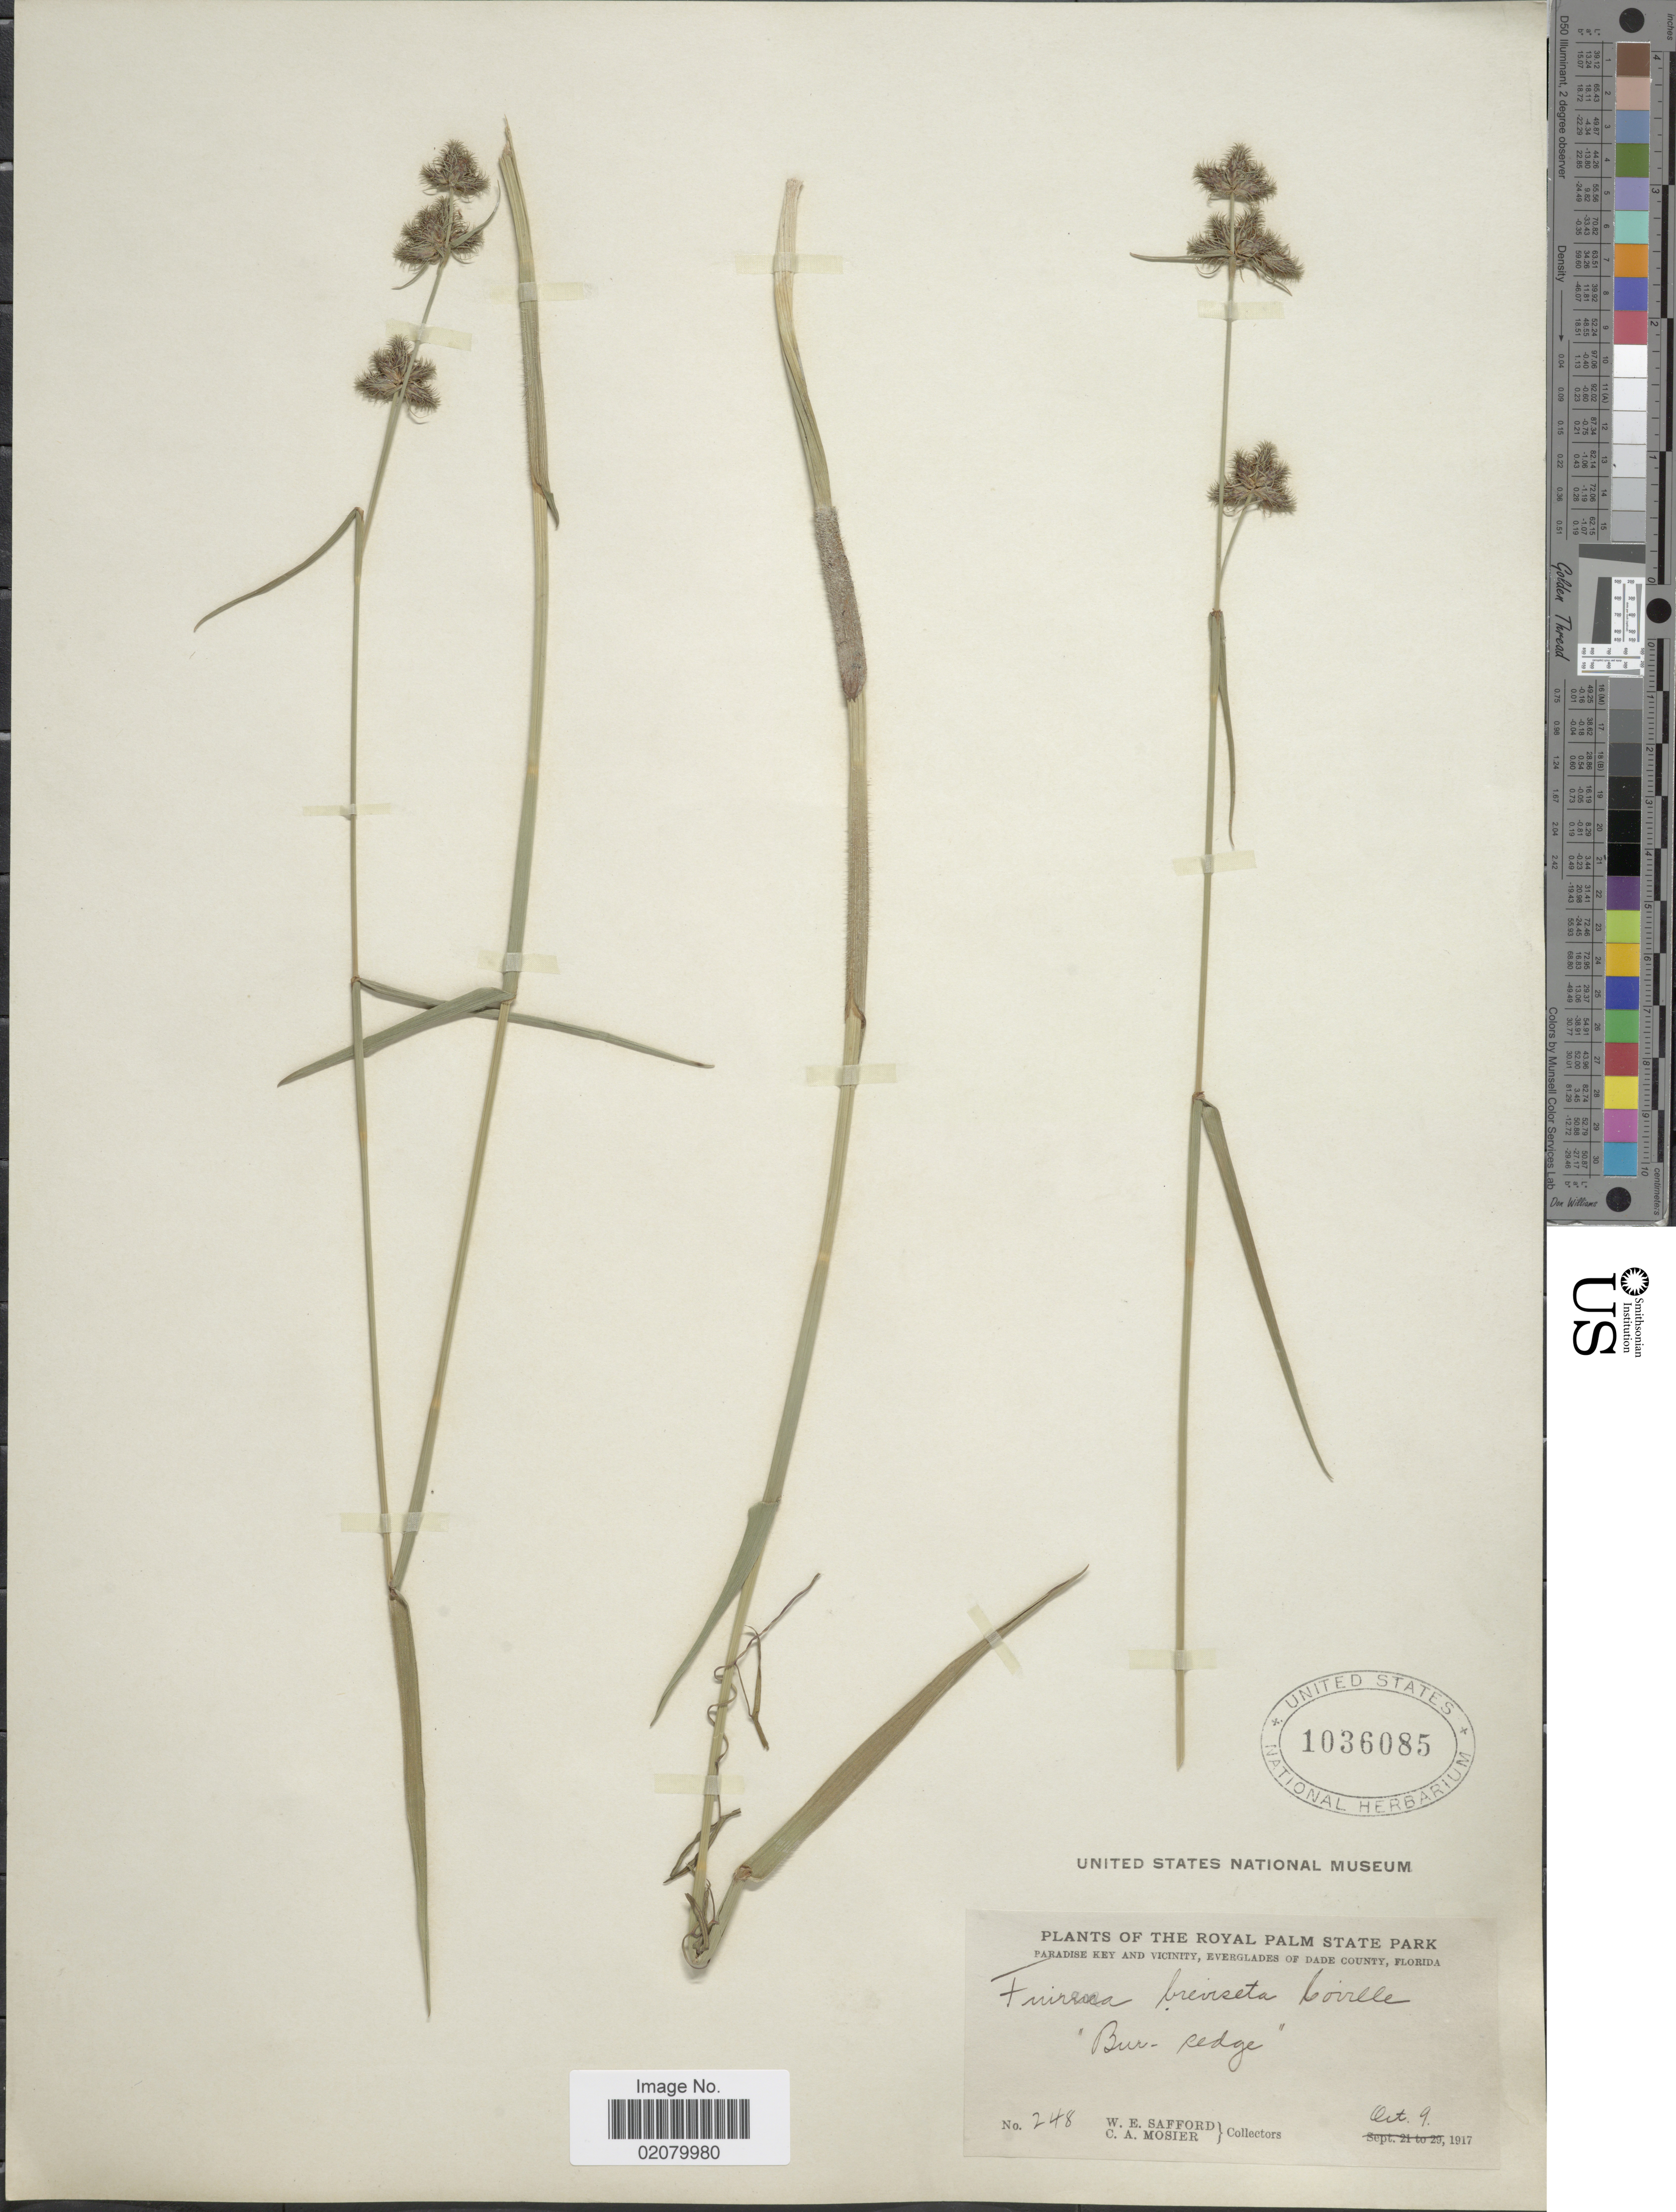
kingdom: Plantae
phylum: Tracheophyta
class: Liliopsida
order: Poales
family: Cyperaceae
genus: Fuirena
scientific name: Fuirena squarrosa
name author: Michx.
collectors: W. E. Safford & C. A. Mosier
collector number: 248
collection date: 1917-10-09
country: United States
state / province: Florida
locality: The Royal Palm State Park, Paradise Key and Vicinity of Dade County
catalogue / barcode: US 1036085